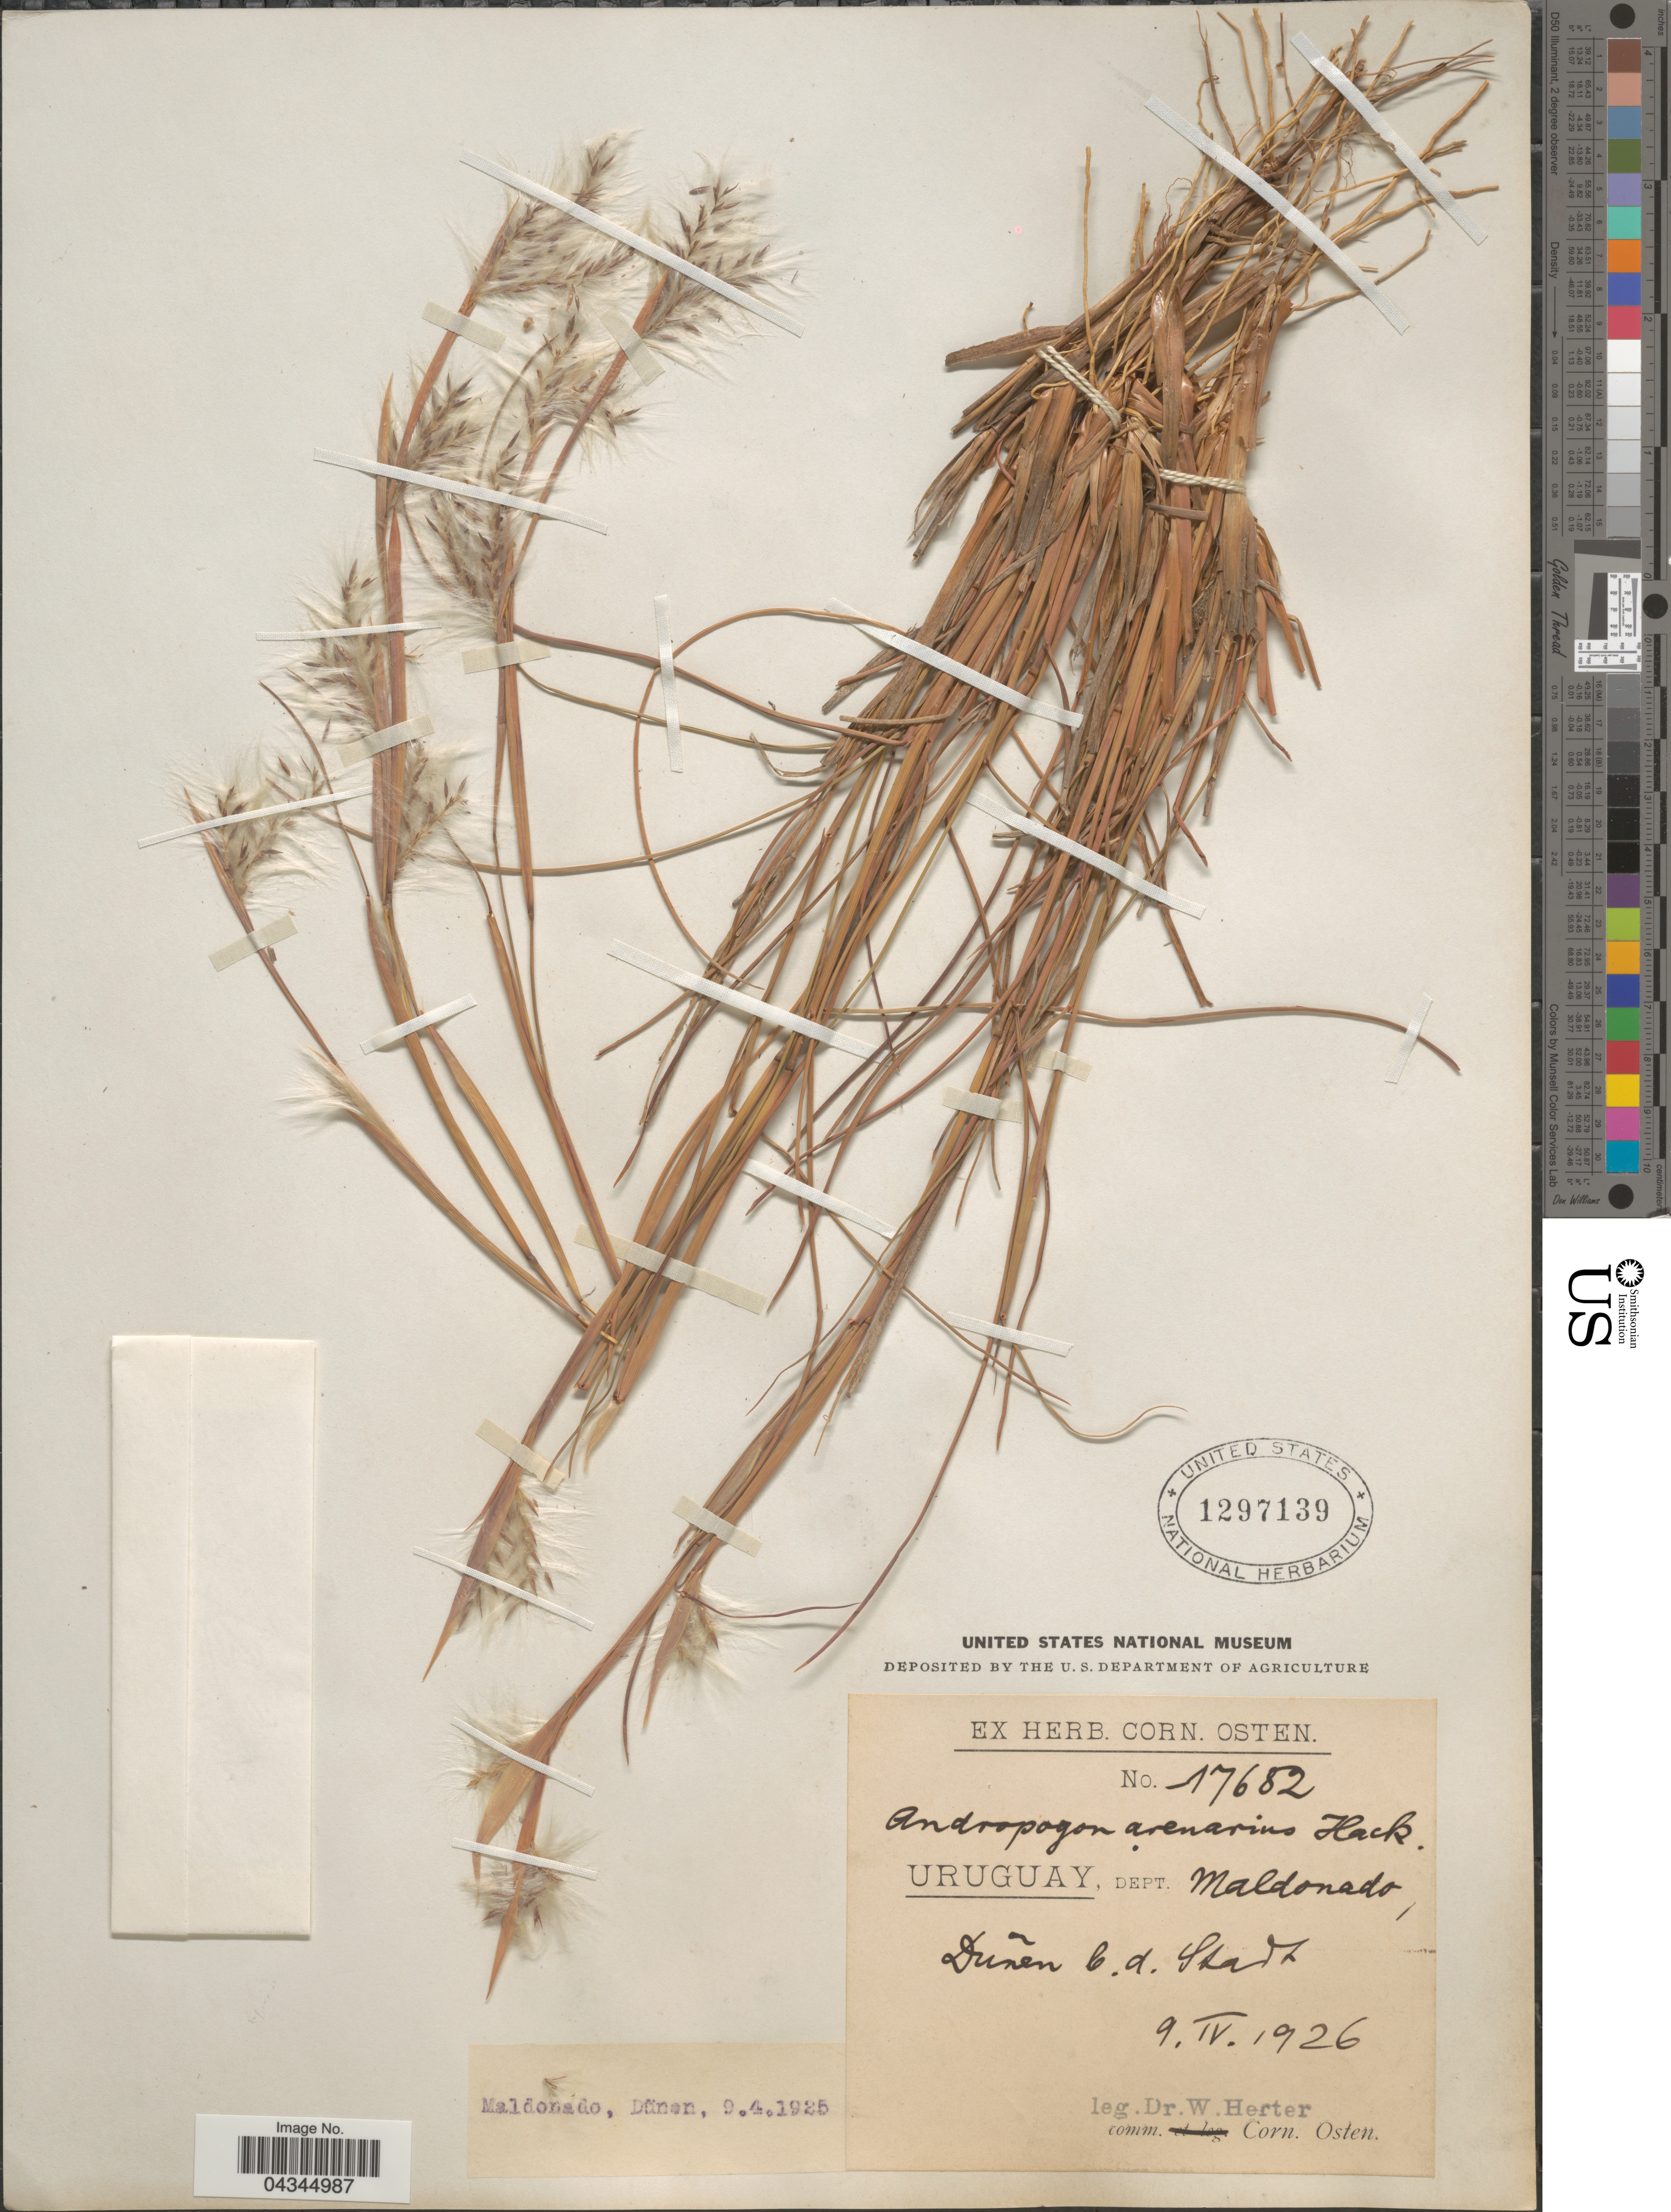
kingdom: Plantae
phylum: Tracheophyta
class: Liliopsida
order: Poales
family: Poaceae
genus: Andropogon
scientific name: Andropogon arenarius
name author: Hack.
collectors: W. G. Herter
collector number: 17682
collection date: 1926-04-09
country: Uruguay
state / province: Maldonado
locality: Dept. Maldonado, Duñen b.d. Stadt.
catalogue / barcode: US 1297139